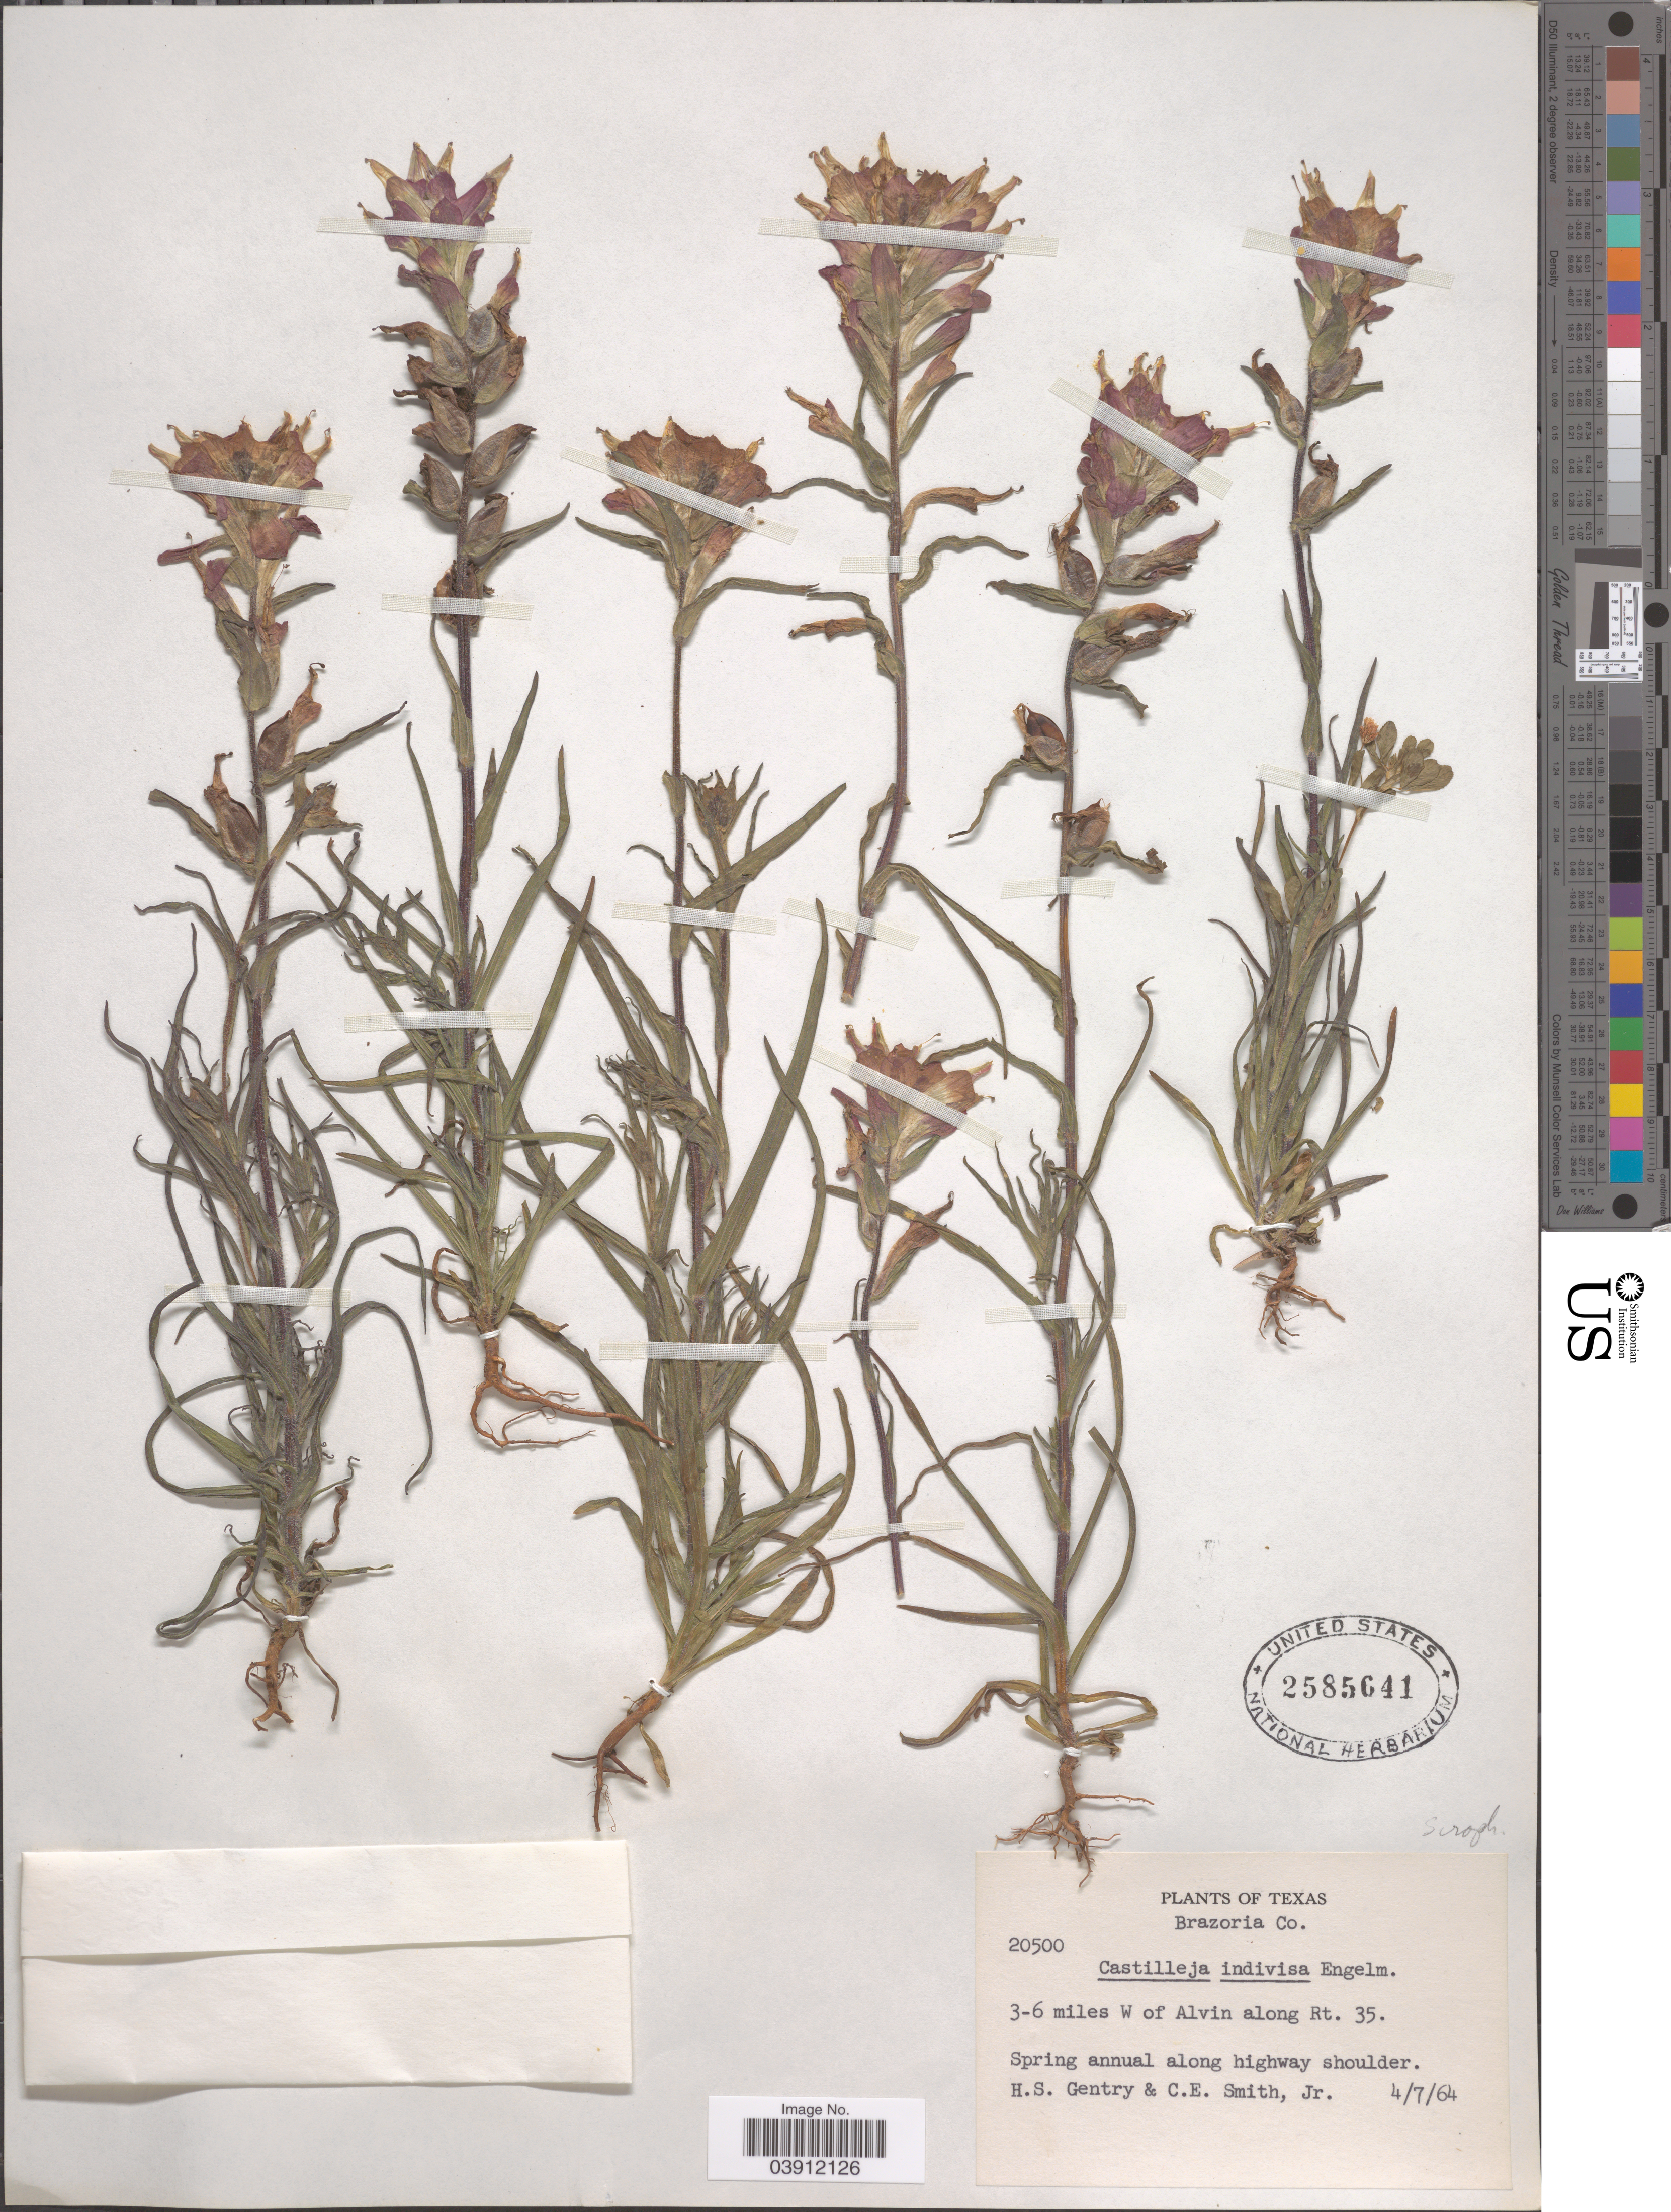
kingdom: Plantae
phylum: Tracheophyta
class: Magnoliopsida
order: Lamiales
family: Orobanchaceae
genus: Castilleja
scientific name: Castilleja indivisa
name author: Engelm. in Engelm. & A. Gray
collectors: H. S. Gentry & C. E. Smith Jr.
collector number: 20500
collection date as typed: Transcribed d/m/y: 7/4/64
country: United States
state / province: Texas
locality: Brazoria Co. 3-6 miles W of Alvin along Rt. 35.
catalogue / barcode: US 2585641